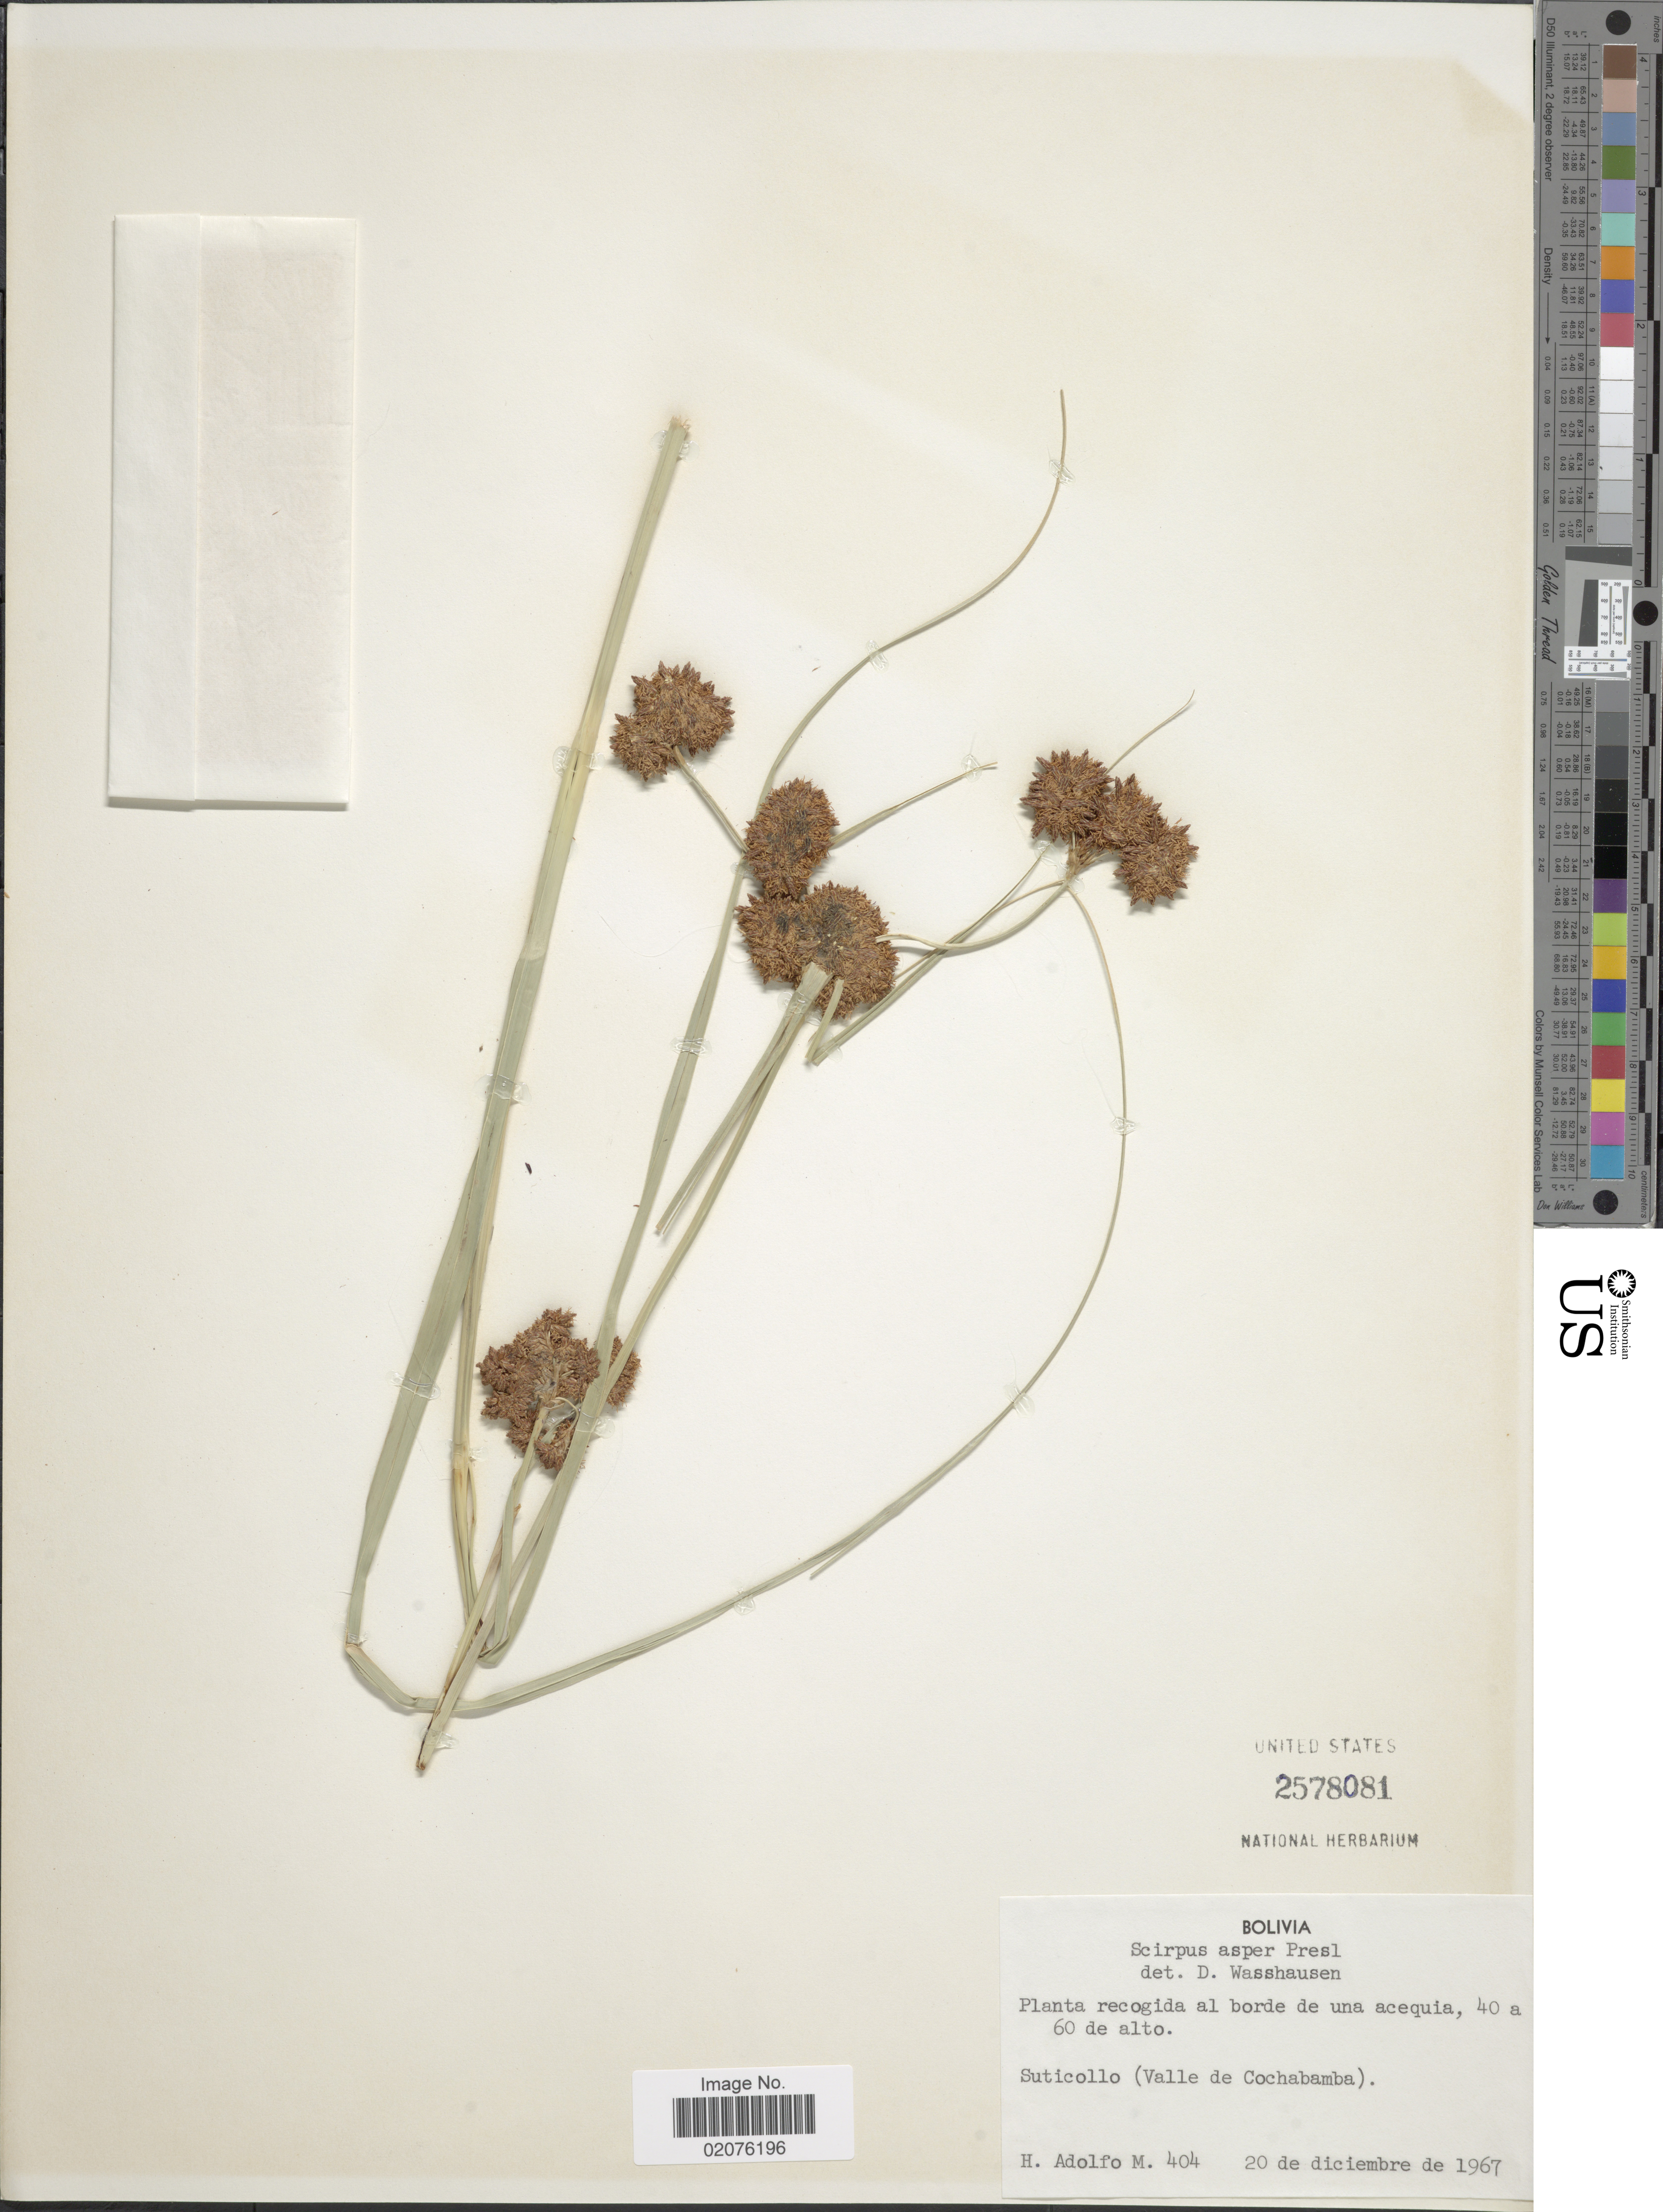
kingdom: Plantae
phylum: Tracheophyta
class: Liliopsida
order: Poales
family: Cyperaceae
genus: Rhodoscirpus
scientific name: Rhodoscirpus asper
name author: (J. Presl & C. Presl) Lév.-Bourret et al.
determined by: Strong, Mark T., (BOT), Smithsonian Institution - National Museum of Natural History (UNITED STATES)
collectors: Bro. Adolfo M.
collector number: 404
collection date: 1967-12-20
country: Bolivia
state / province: Cochabamba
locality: Suticollo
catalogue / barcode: US 2578081